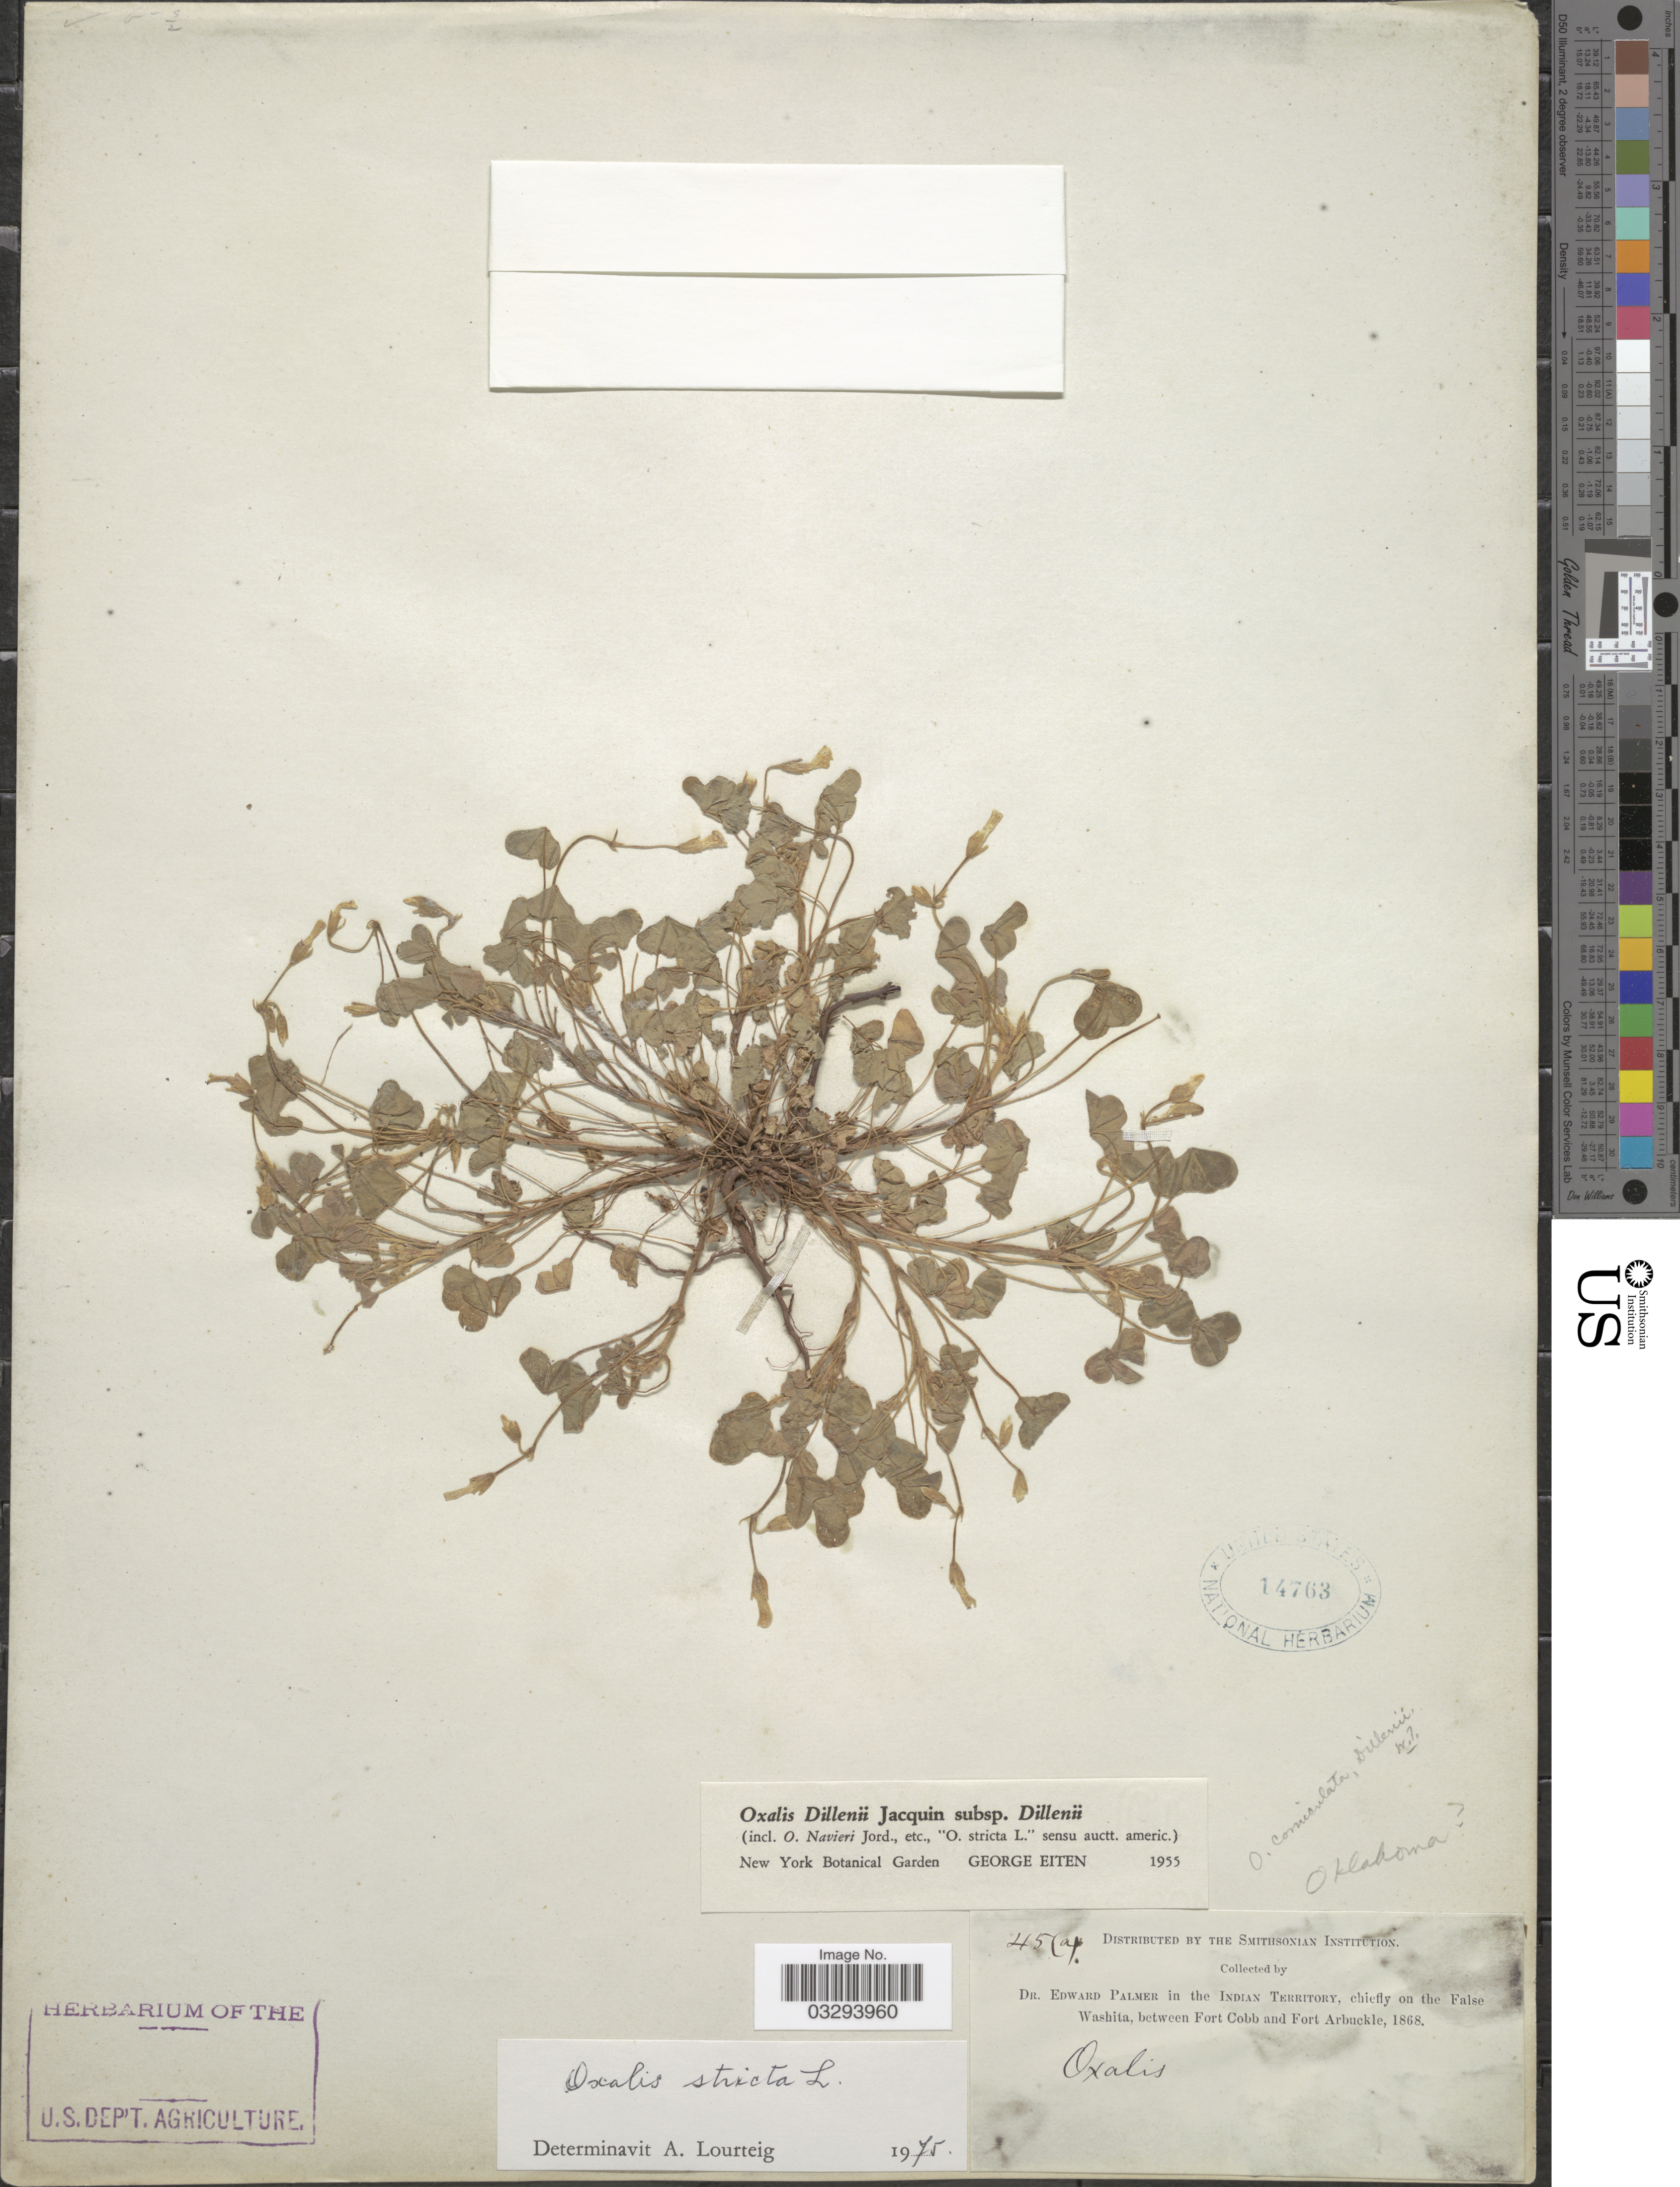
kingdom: Plantae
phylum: Tracheophyta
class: Magnoliopsida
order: Oxalidales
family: Oxalidaceae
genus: Oxalis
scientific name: Oxalis stricta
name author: L.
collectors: E. Palmer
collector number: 451(a)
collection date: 1868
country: United States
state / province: Oklahoma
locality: Oklahoma. In the Indian Territory, chiefly on the False Washita, between Fort Cobb and Fort Arbuckle.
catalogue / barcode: US 14763